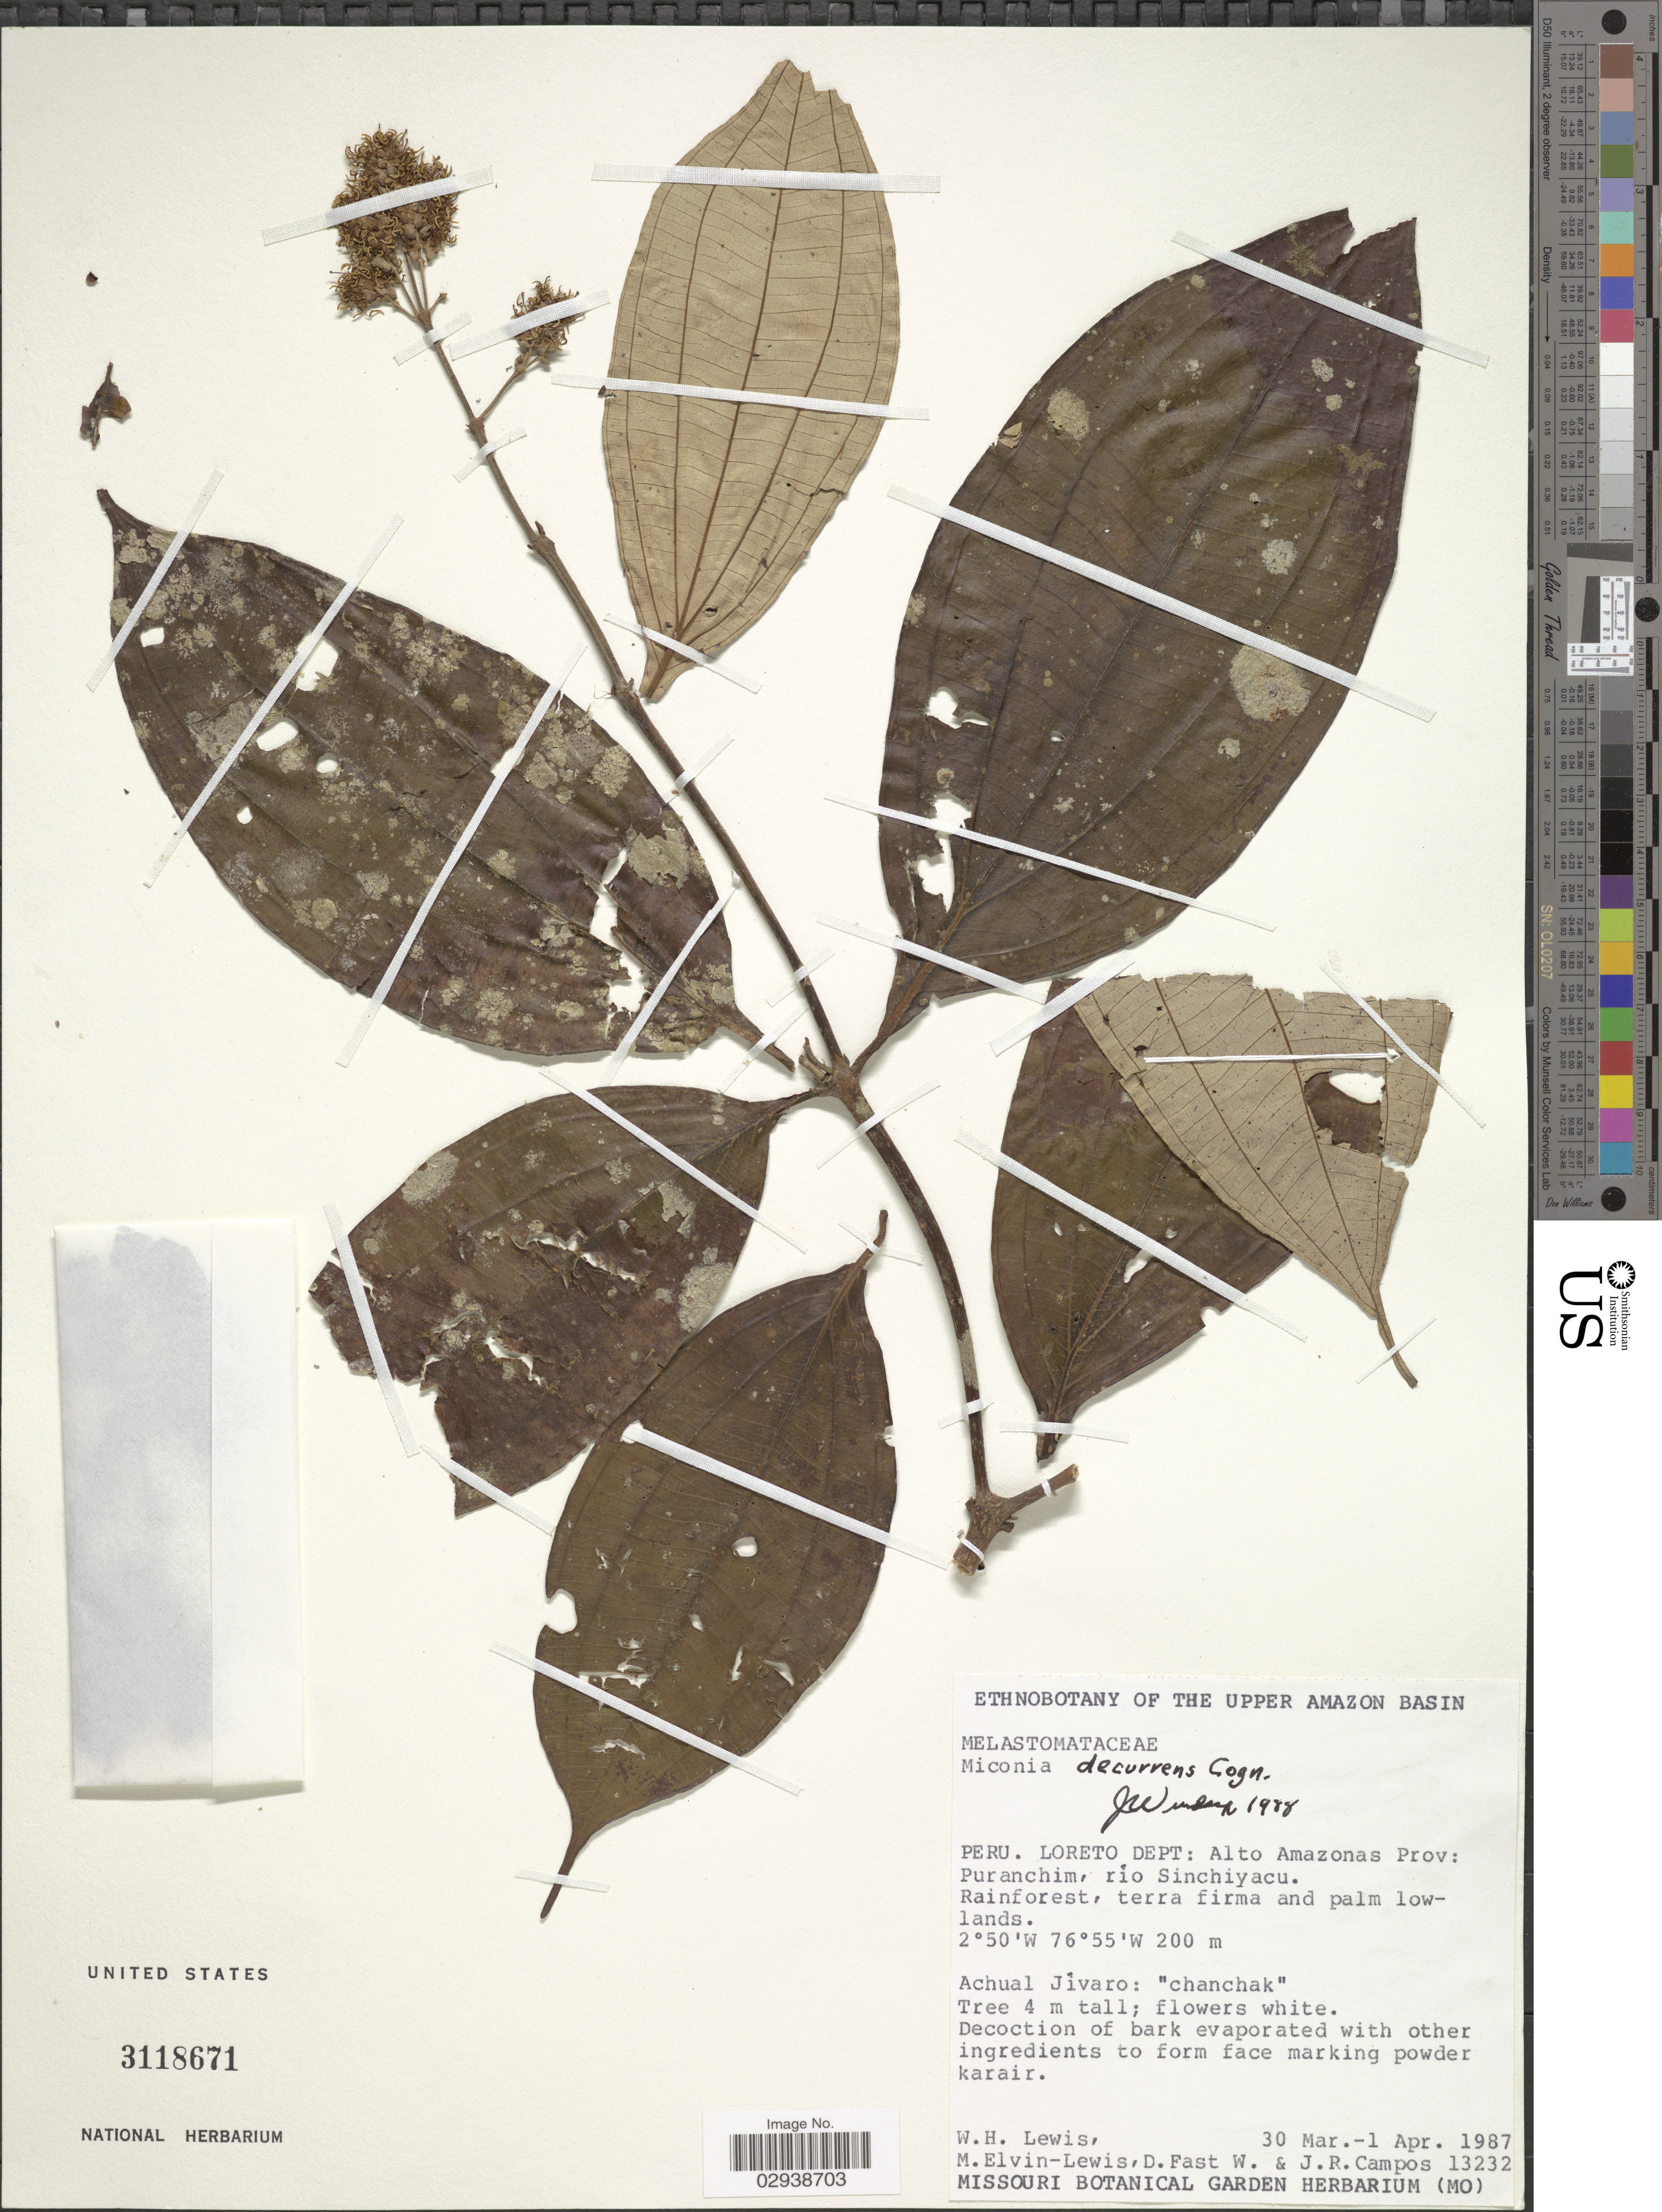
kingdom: Plantae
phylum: Tracheophyta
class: Magnoliopsida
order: Myrtales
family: Melastomataceae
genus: Miconia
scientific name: Miconia decurrens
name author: Cogn.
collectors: W. H. Lewis, M. Elvin-Lewis, D. Fast, W. Campos & J. Campos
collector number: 13232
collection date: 1987-03-30/1987-04-01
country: Peru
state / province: Loreto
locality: Alto Amazonas Prov: Puranchim, rio Sinchiyacu, The Upper Amazon Basin.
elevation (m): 200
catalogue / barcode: US 3118671